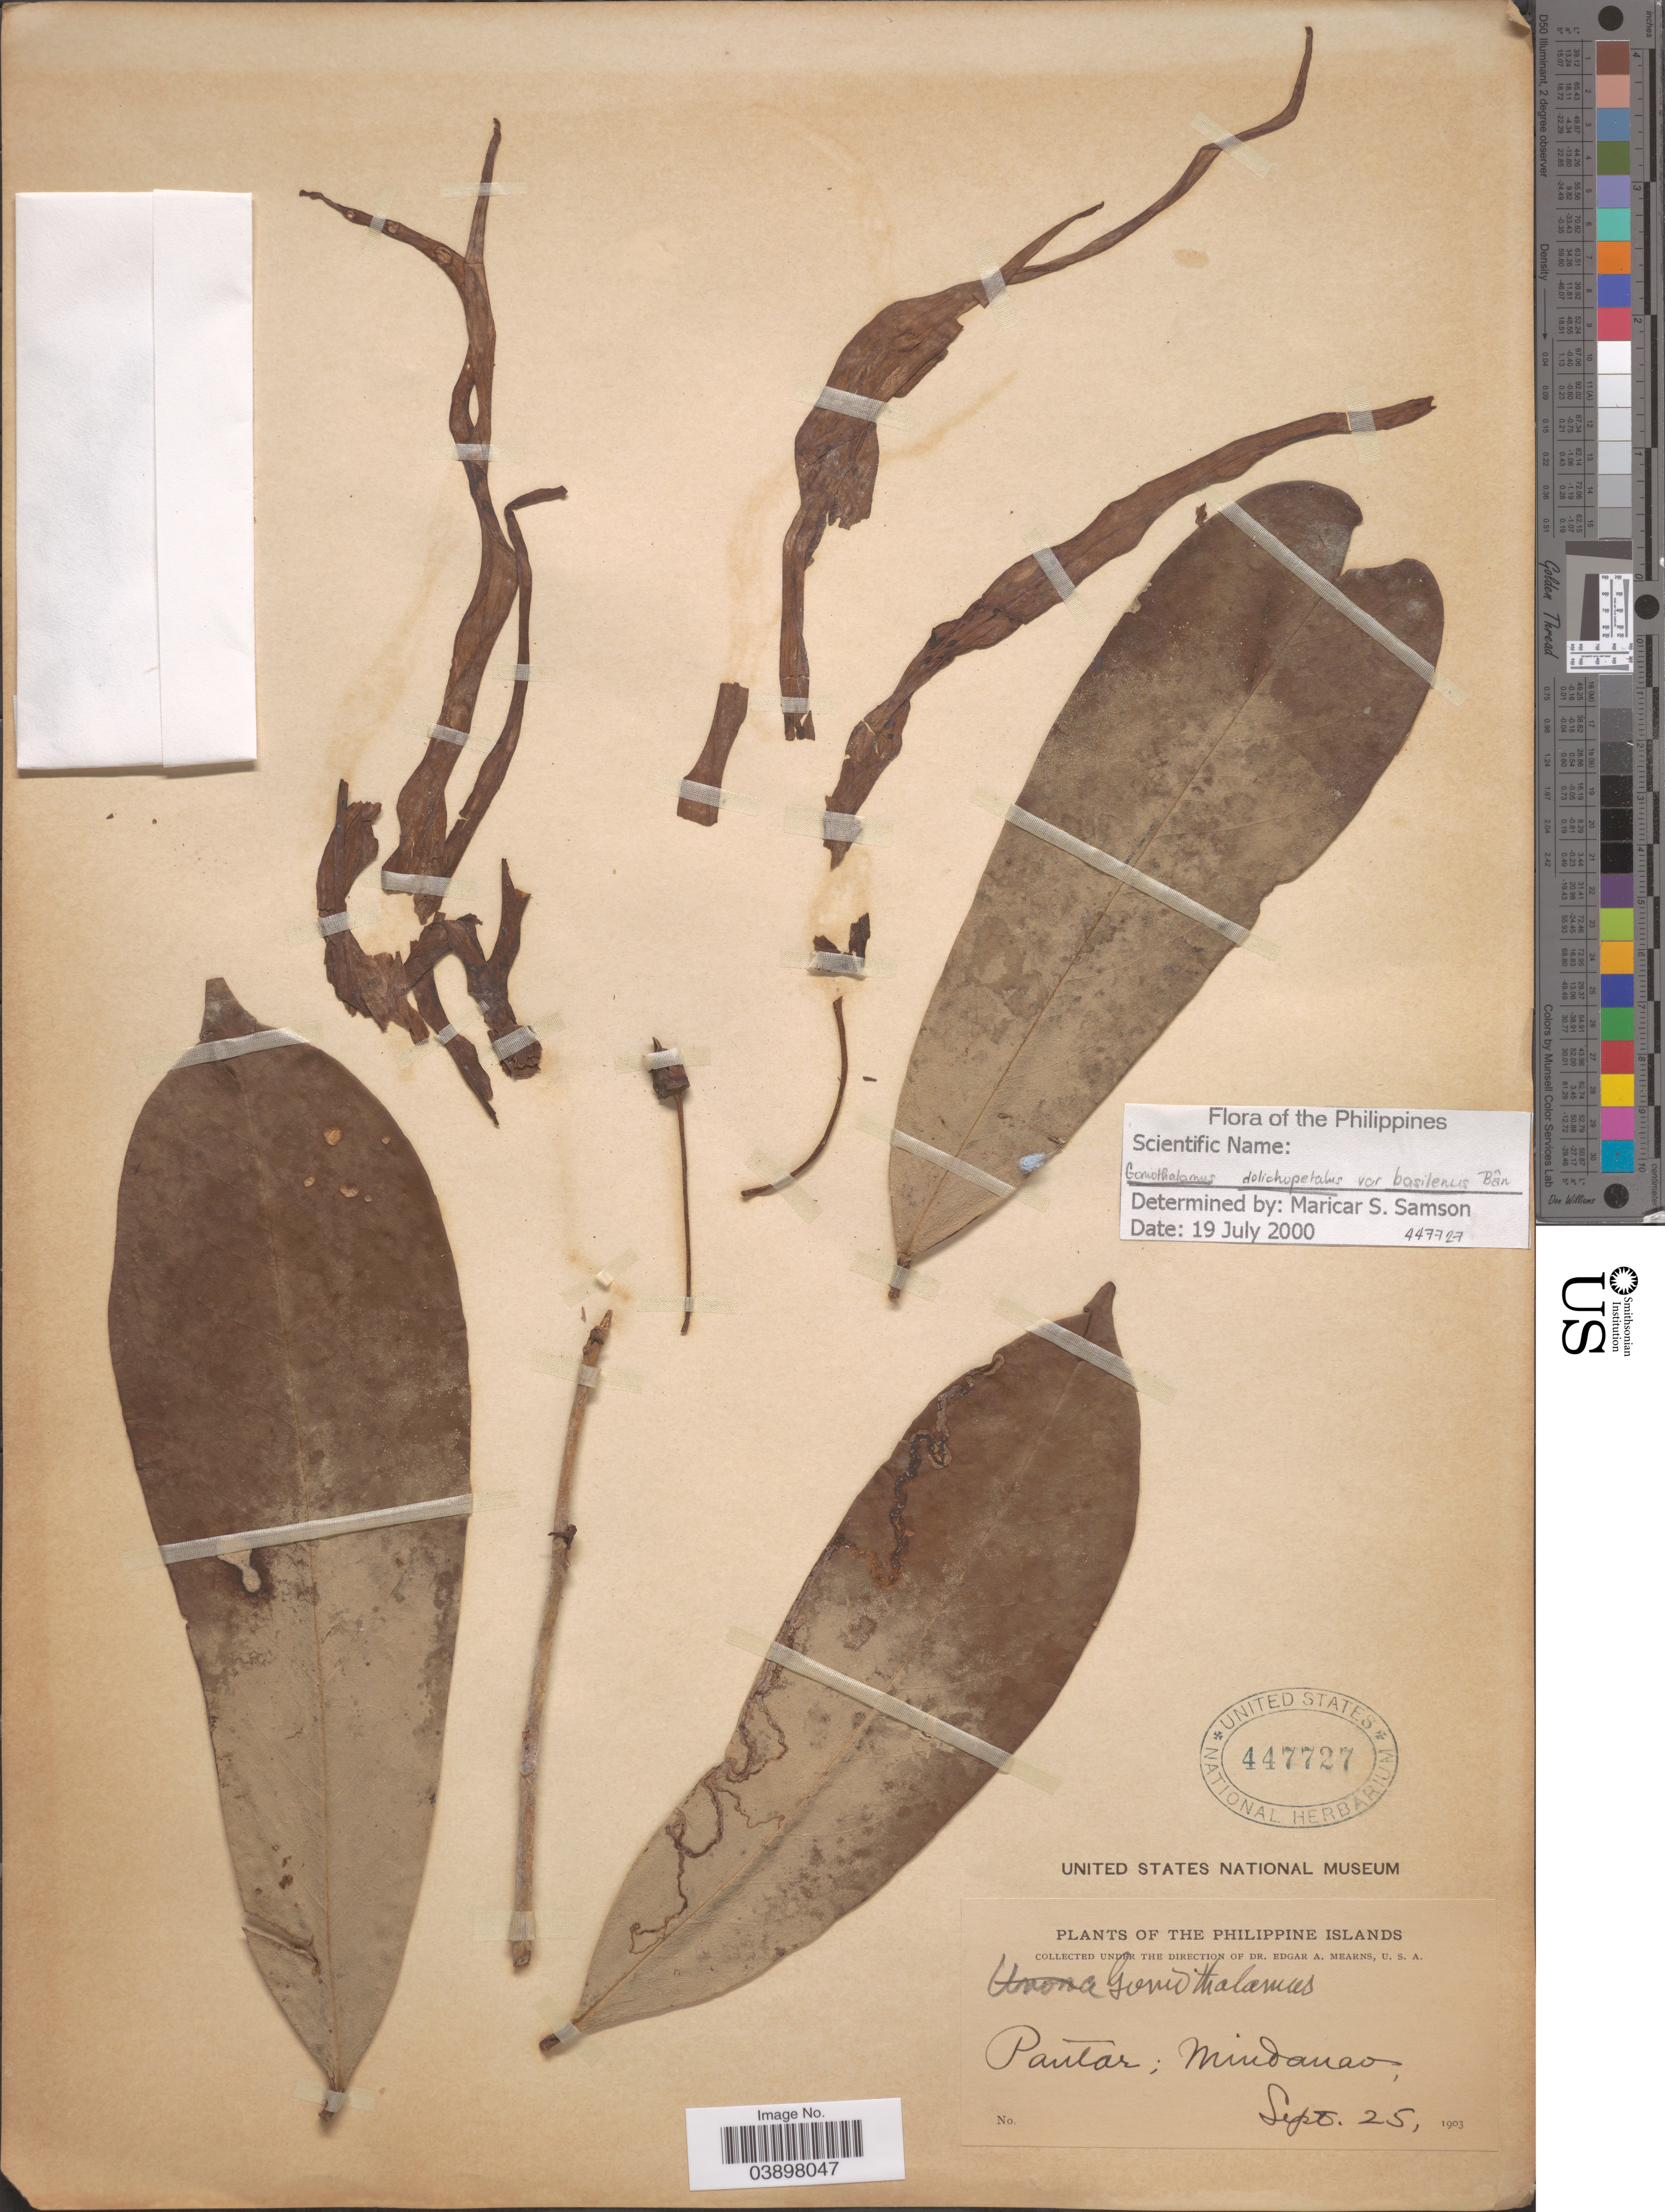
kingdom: Plantae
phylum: Tracheophyta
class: Magnoliopsida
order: Magnoliales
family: Annonaceae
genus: Goniothalamus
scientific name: Goniothalamus dolichopetalus var. basilensis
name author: Bân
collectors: E. A. Mearns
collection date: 1903-09-25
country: Philippines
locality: Pantar, Mindanao.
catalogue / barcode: US 447727